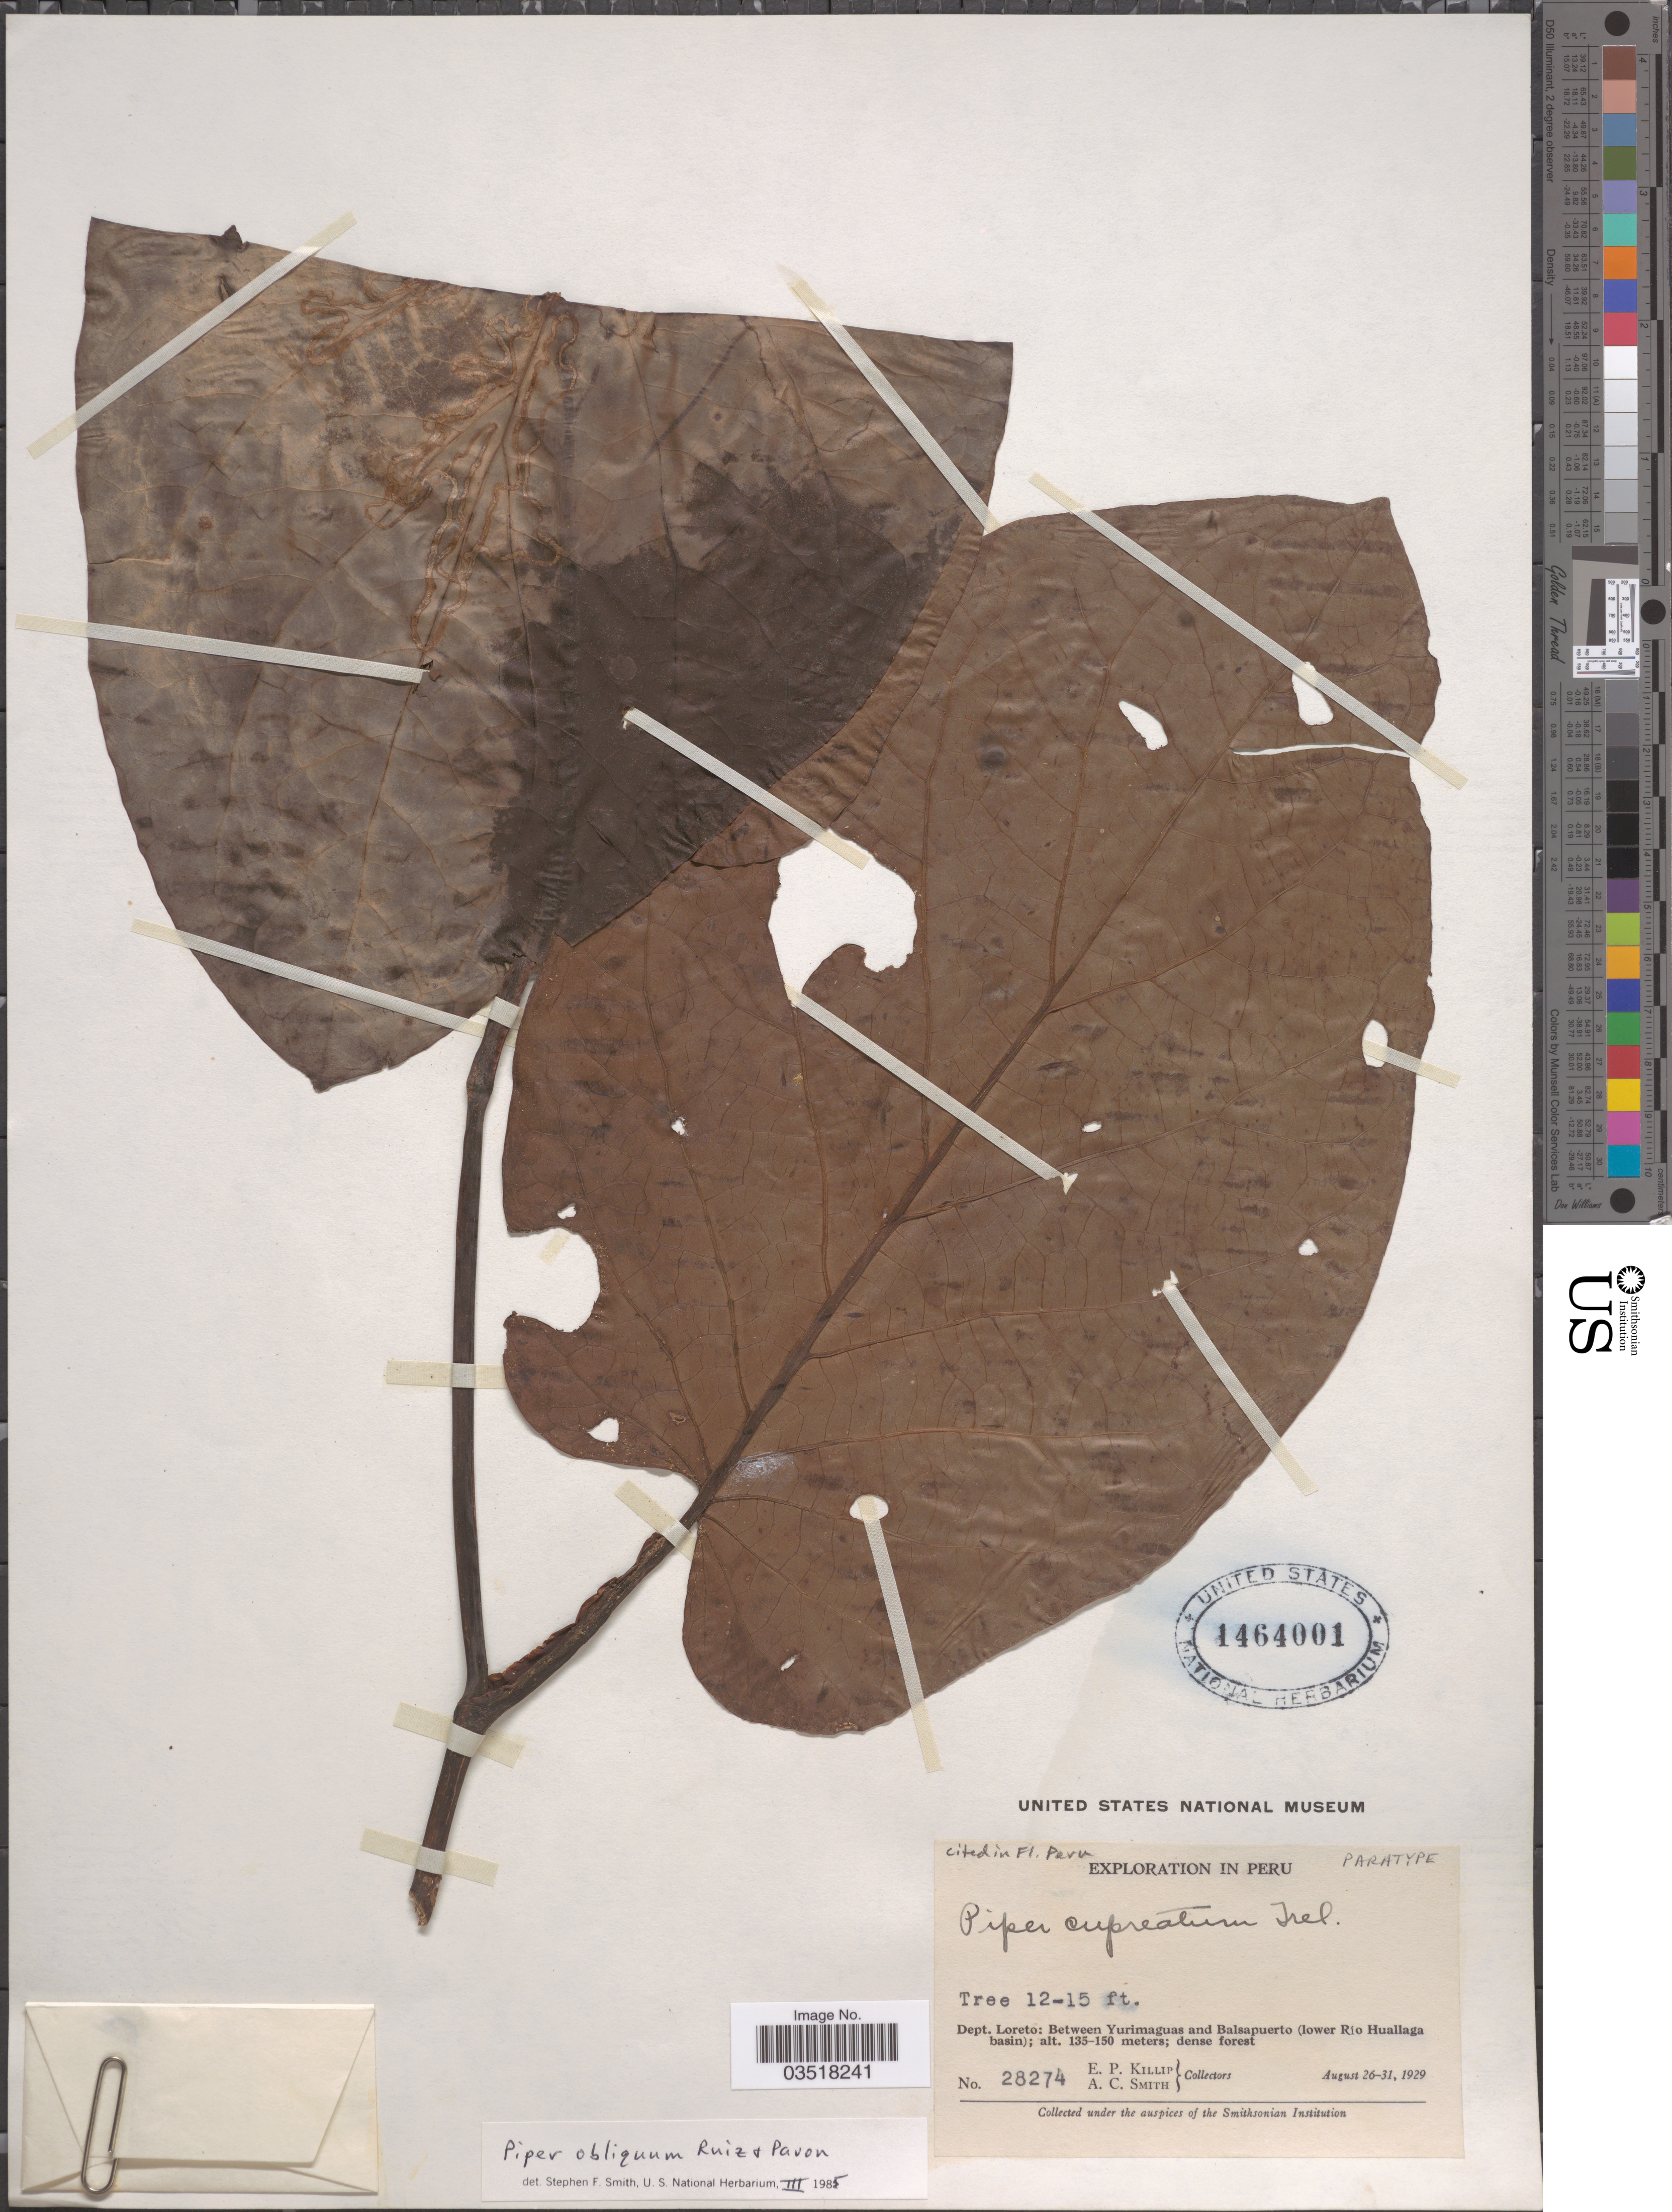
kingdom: Plantae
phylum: Tracheophyta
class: Magnoliopsida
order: Piperales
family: Piperaceae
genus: Piper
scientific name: Piper cupreatum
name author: Trel. in J.F. Macbr.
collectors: E. P. Killip & A. C. Smith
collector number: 28274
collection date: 1929-08-26/1929-08-31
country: Peru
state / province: Loreto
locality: Dept. Loreto: Between Yurimaguas and Balsapuerto (lower Rio Huallaga basin).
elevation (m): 135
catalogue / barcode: US 1464001